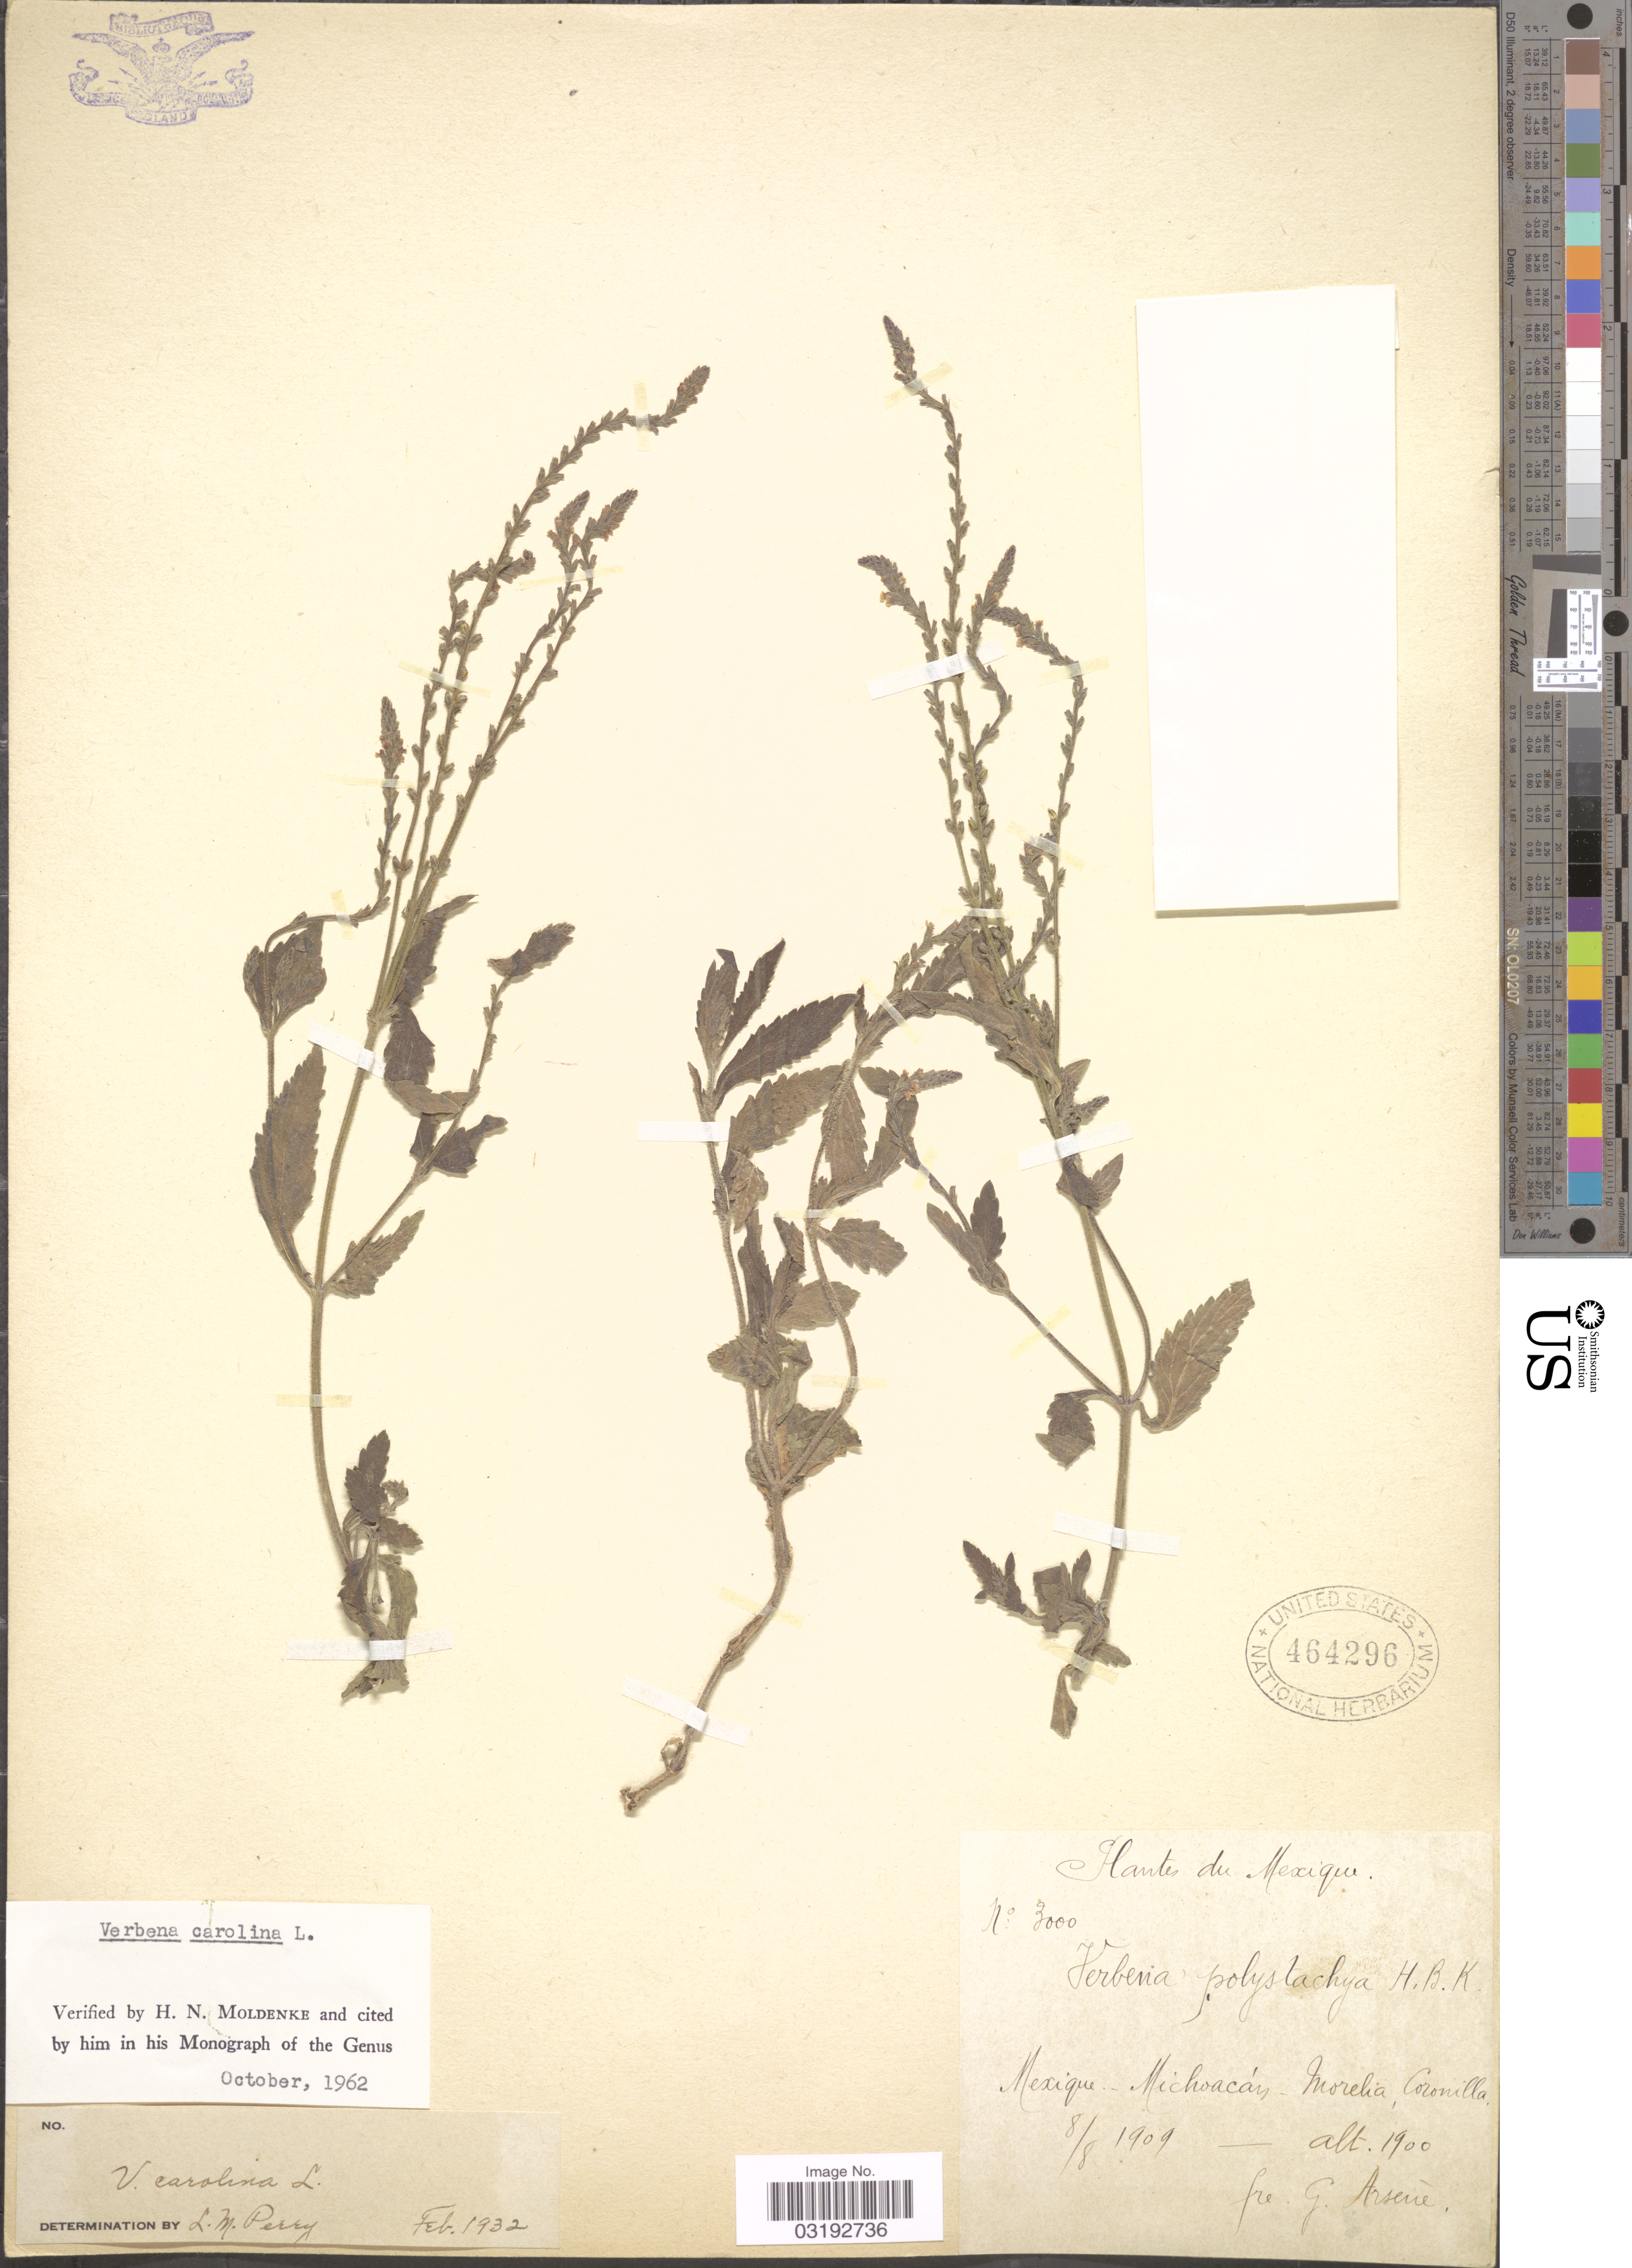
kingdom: Plantae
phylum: Tracheophyta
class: Magnoliopsida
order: Lamiales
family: Verbenaceae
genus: Verbena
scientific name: Verbena carolina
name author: L.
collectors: Bro. G. Arsène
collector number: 3000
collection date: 1909-08-08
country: Mexico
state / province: Michoacán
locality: Morelia, Coronilla.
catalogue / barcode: US 464296